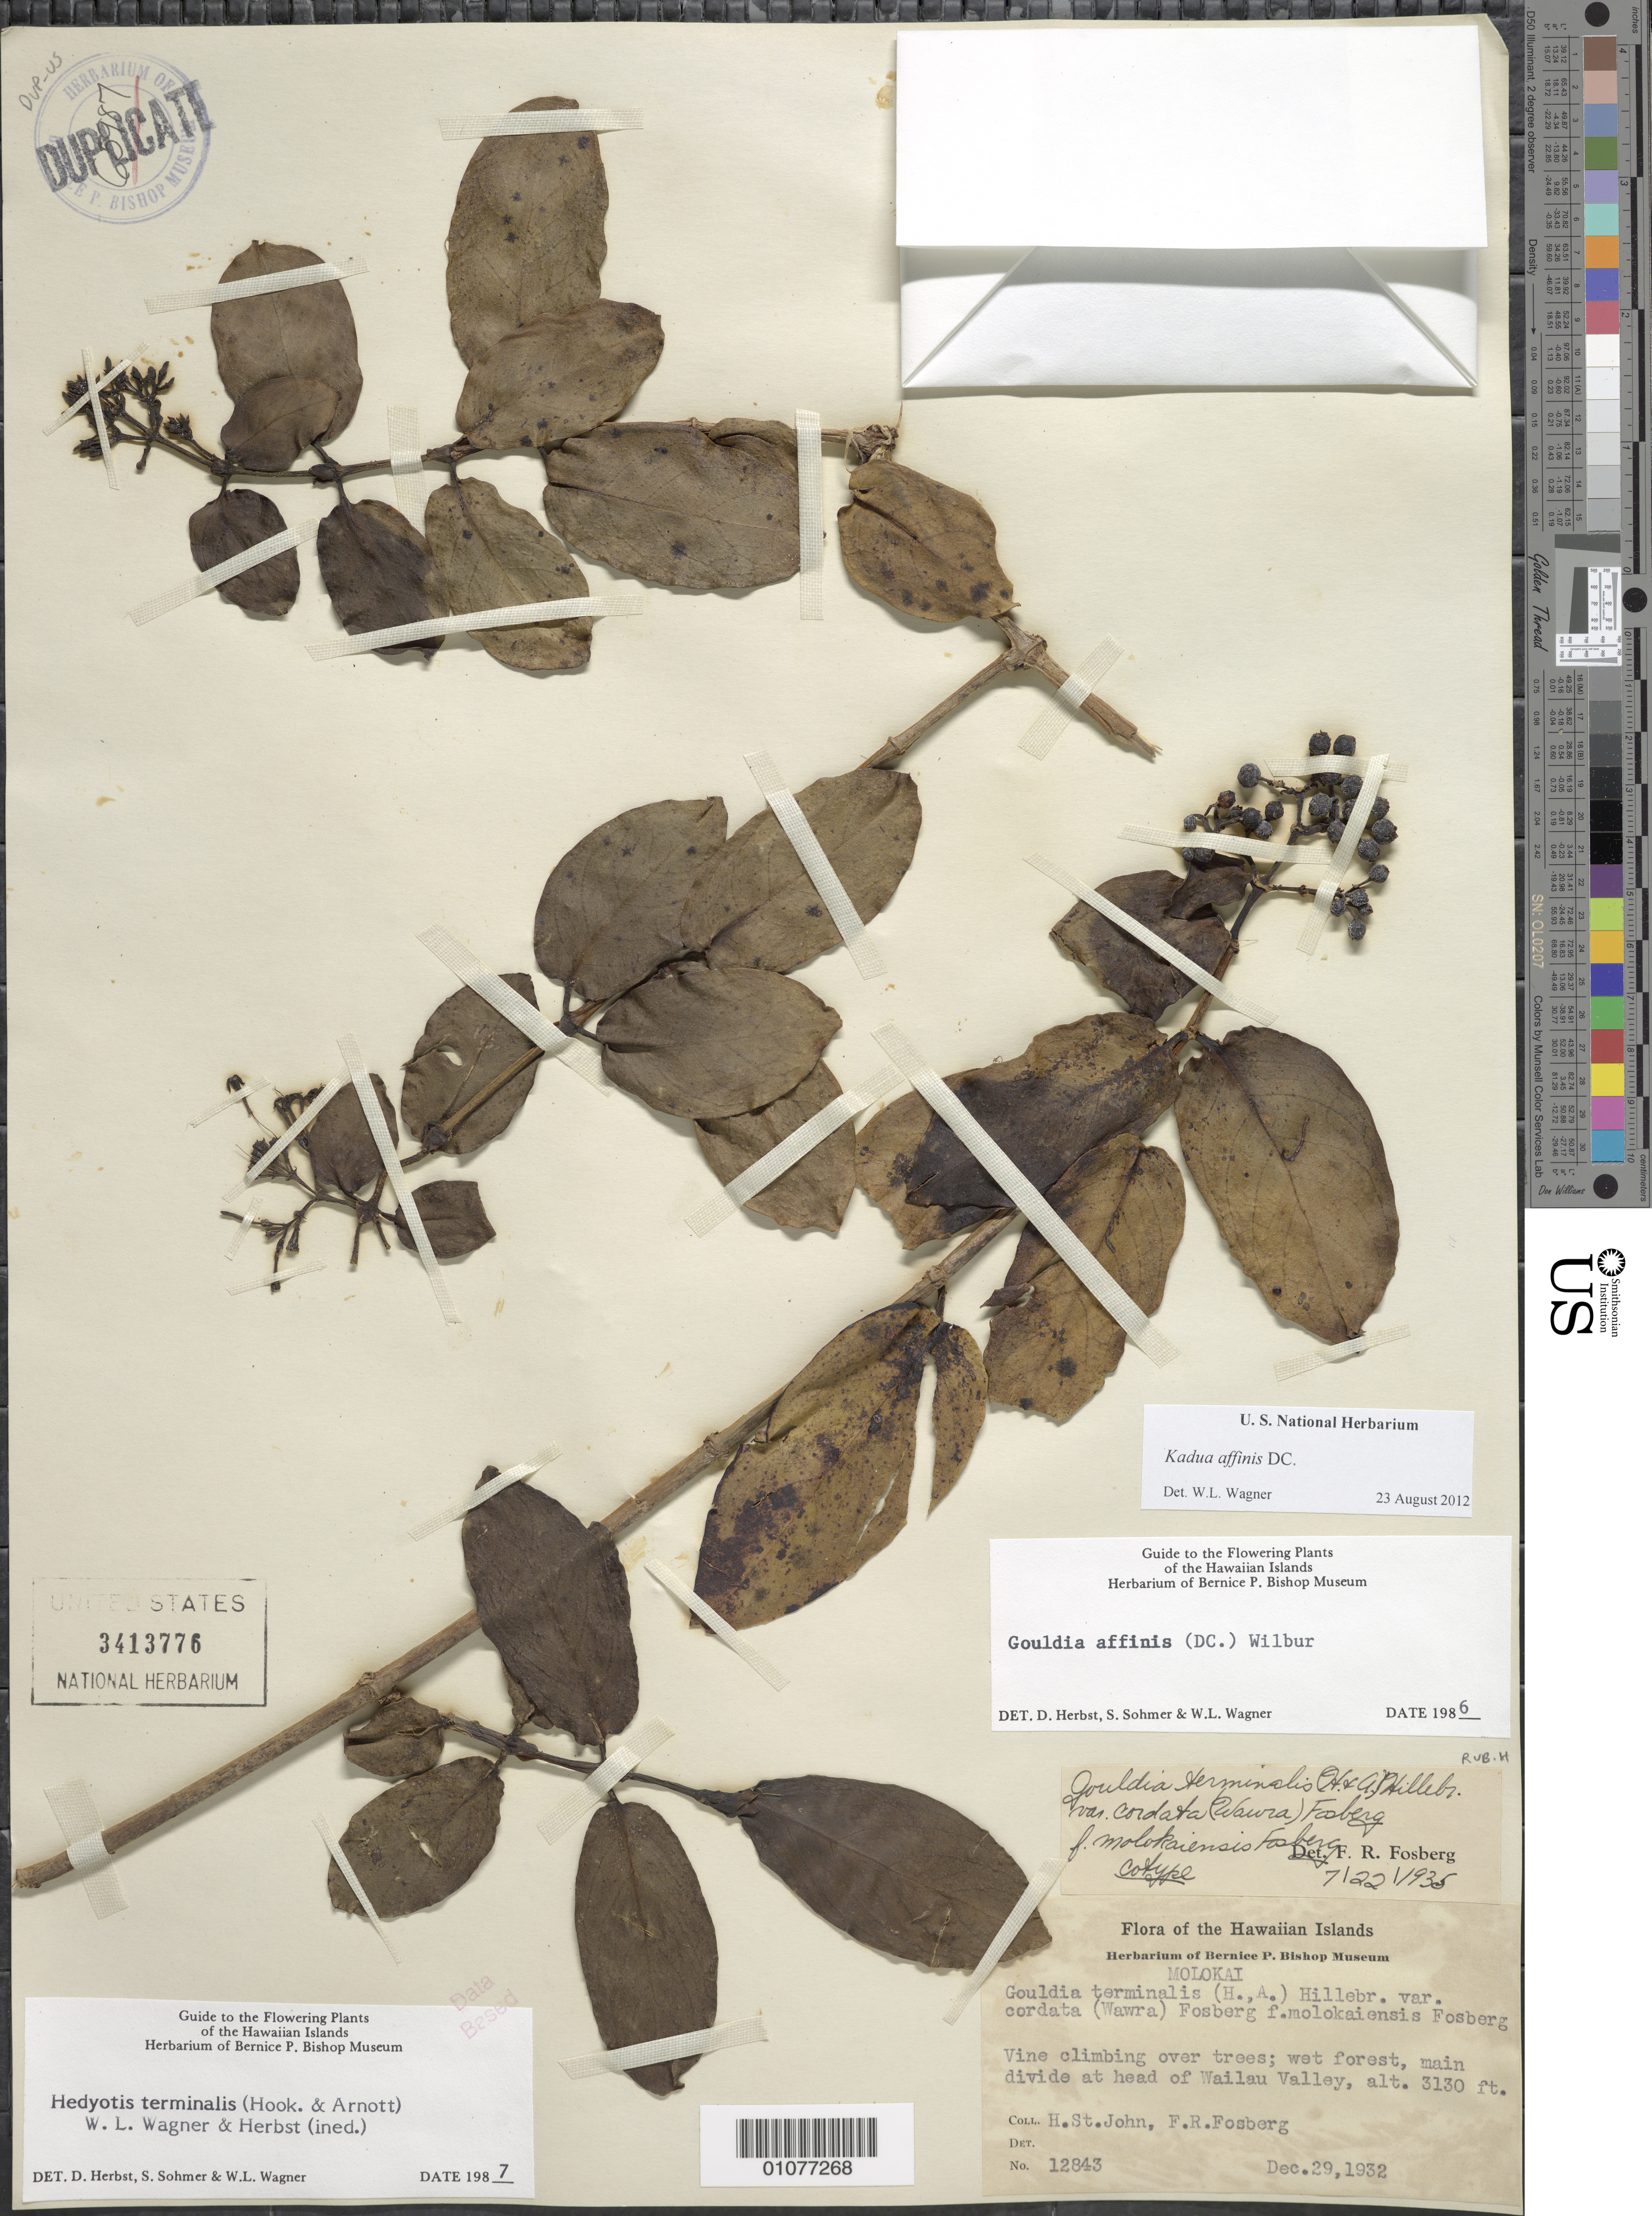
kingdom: Plantae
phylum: Tracheophyta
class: Magnoliopsida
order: Gentianales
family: Rubiaceae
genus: Kadua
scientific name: Kadua affinis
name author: DC.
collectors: H. St. John & F. R. Fosberg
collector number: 12843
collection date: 1932-12-29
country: United States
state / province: Hawaii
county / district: Maui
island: Moloka'i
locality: main divide at head of Wailau Valley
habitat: wet forest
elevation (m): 954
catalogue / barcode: US 3413776